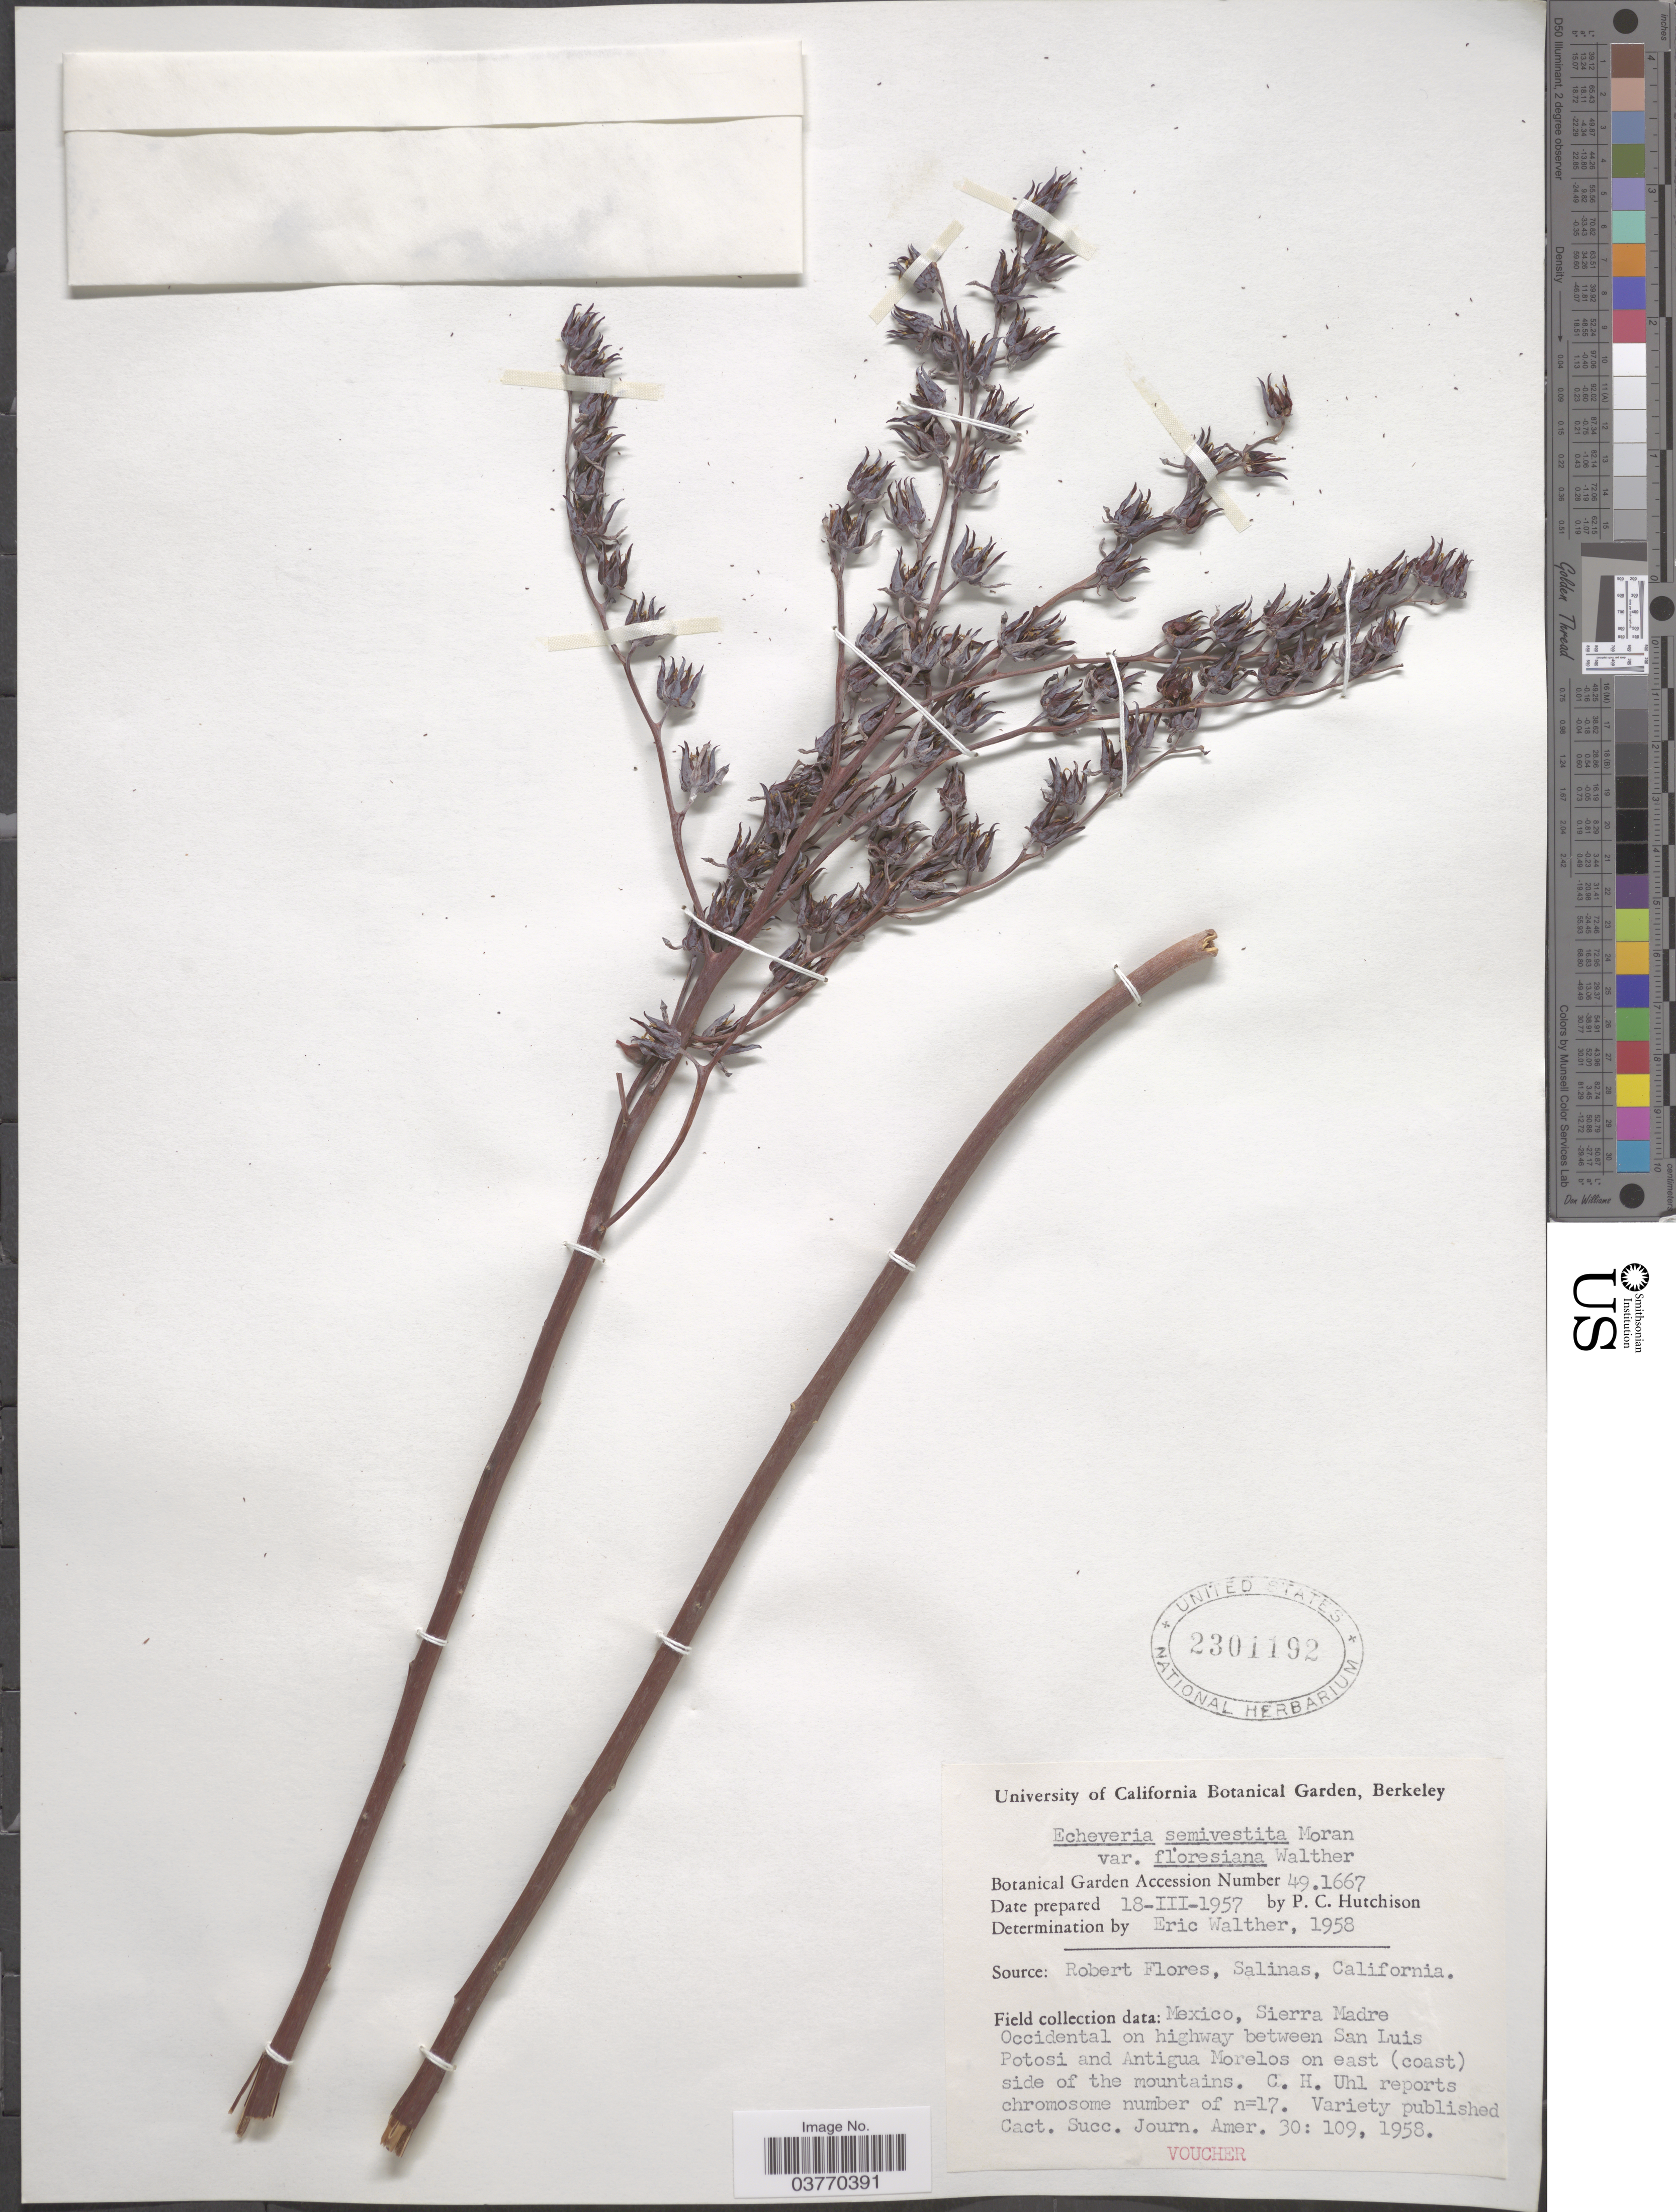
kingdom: Plantae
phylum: Tracheophyta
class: Magnoliopsida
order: Saxifragales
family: Crassulaceae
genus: Echeveria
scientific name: Echeveria semivestita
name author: Moran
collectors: P. C. Hutchison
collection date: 1957-03-18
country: United States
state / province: California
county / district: Alameda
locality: University of Calfiornia Botanical Garden, Berkeley.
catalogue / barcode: US 2301192